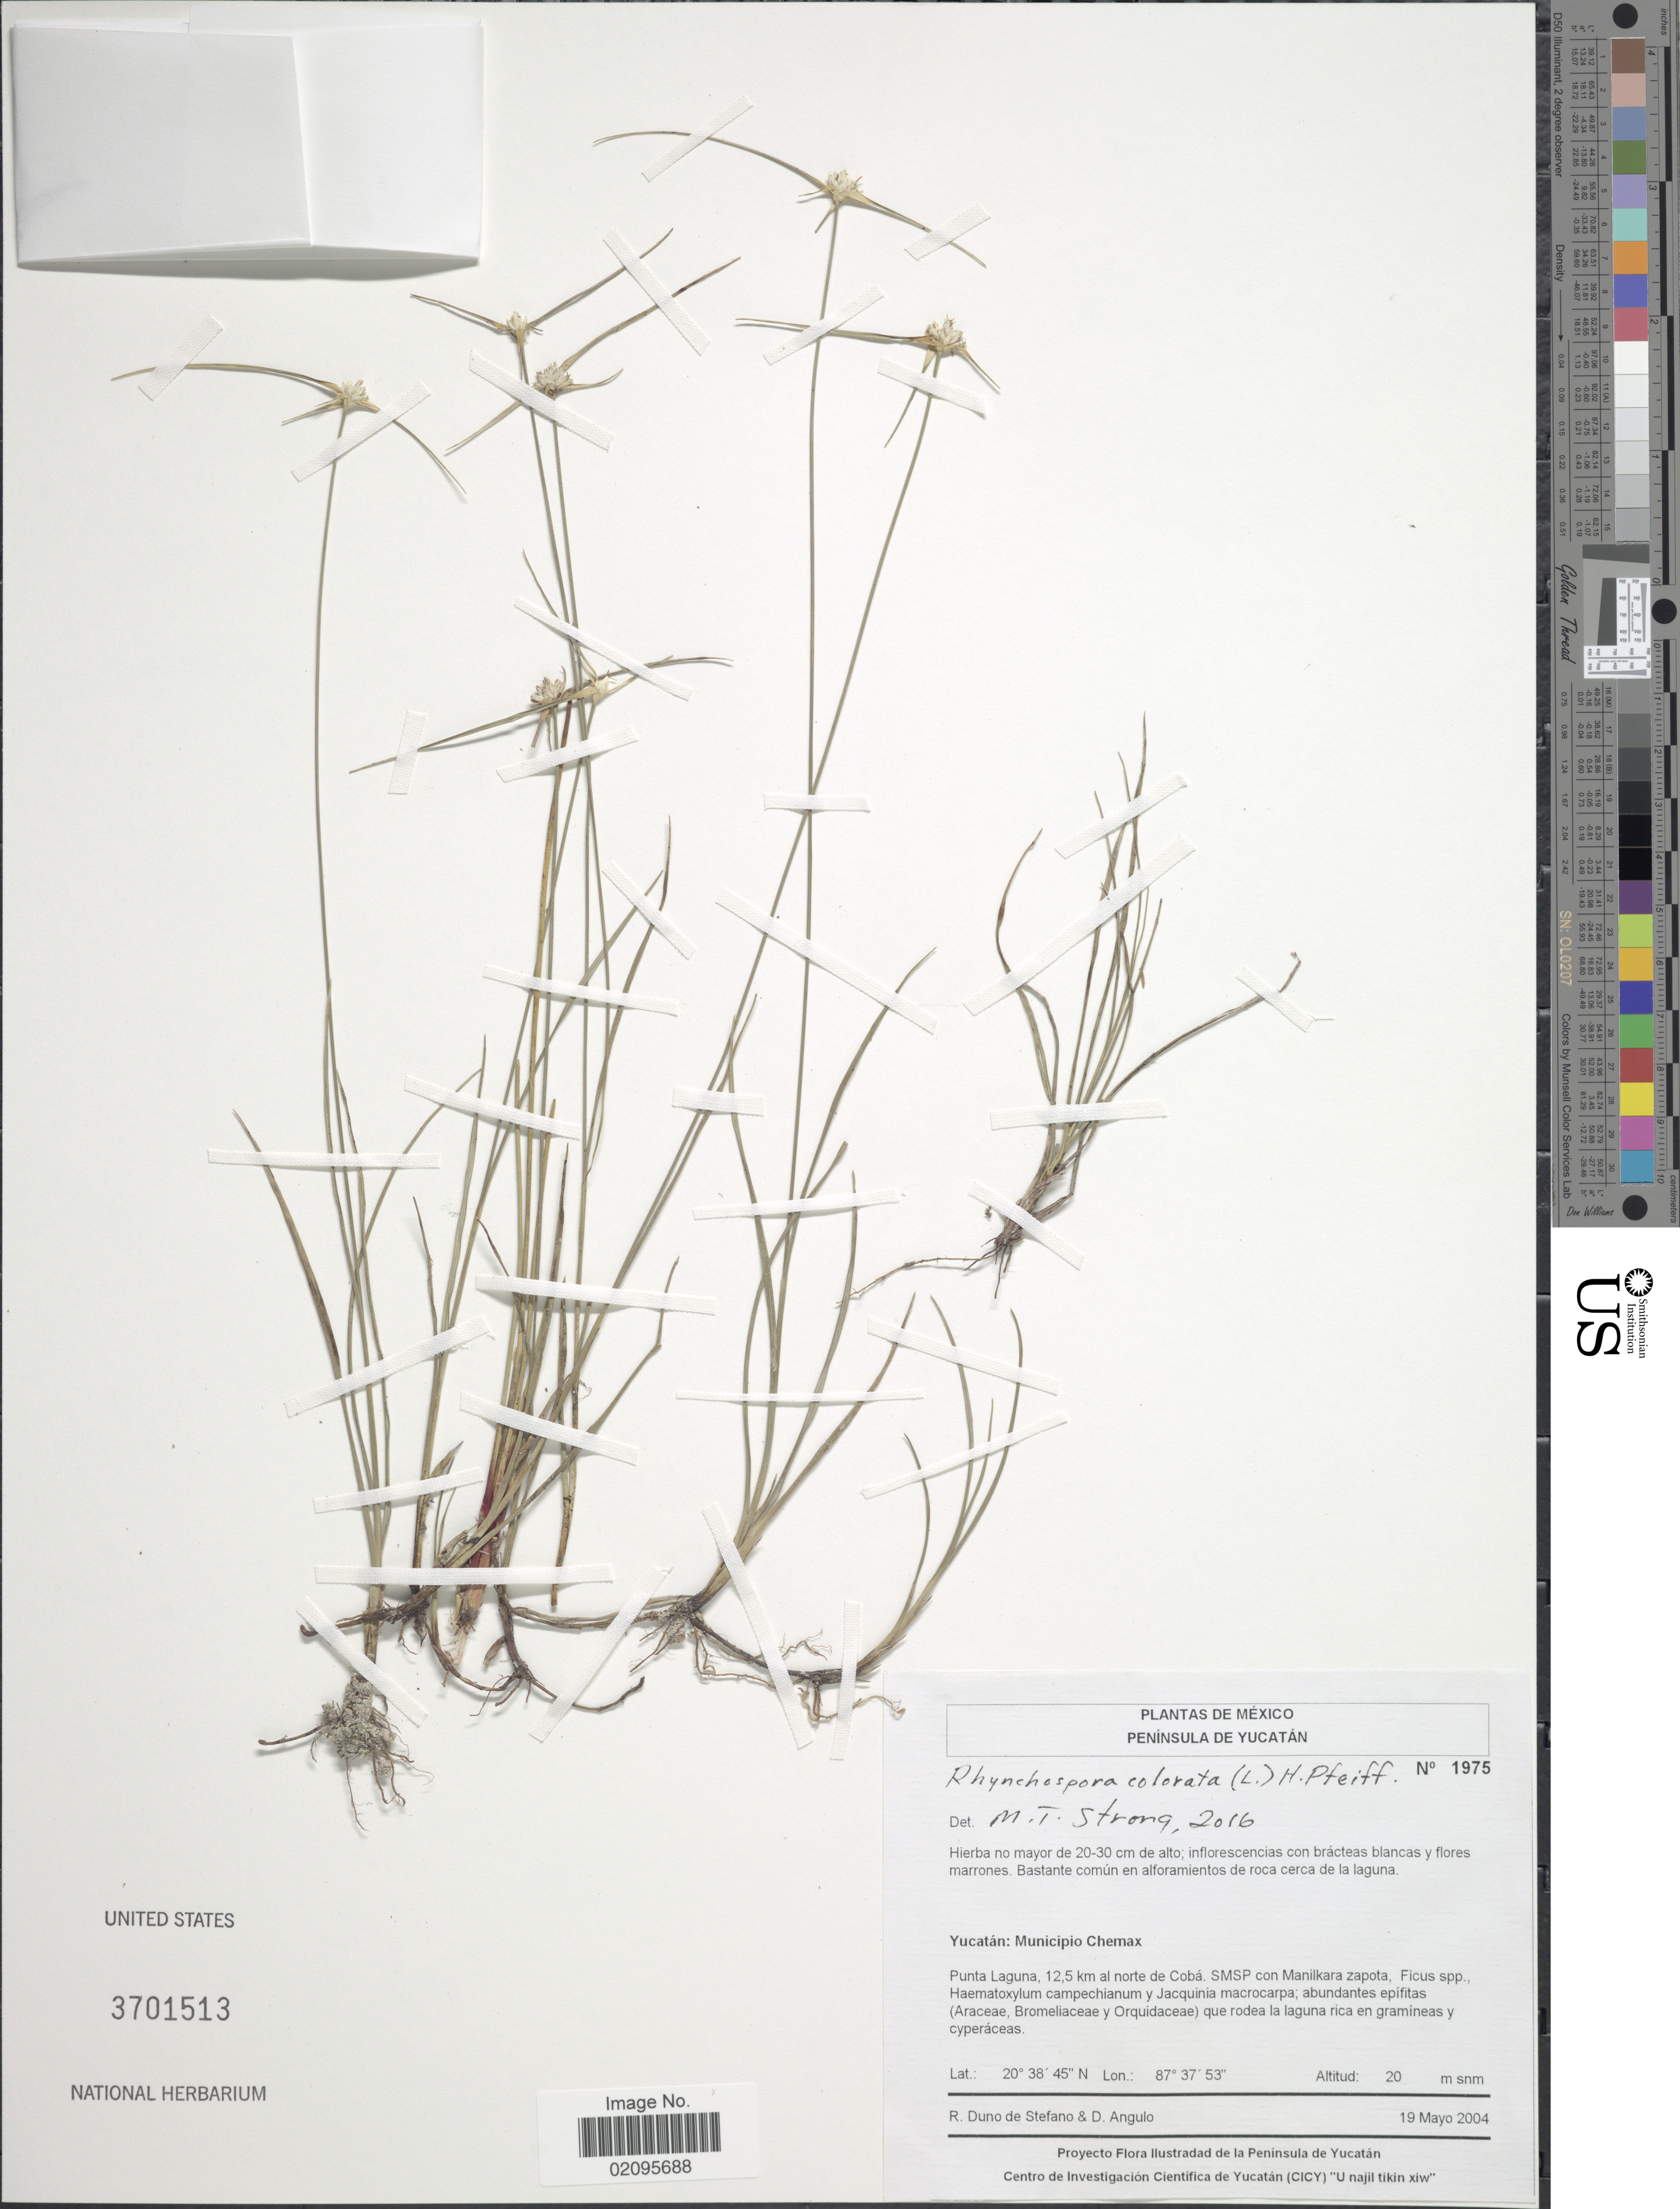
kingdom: Plantae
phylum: Tracheophyta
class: Liliopsida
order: Poales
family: Cyperaceae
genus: Rhynchospora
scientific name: Rhynchospora colorata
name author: (L.) H. Pfeiff.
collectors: R. Duno de Stefano & D. Angulo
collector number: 1975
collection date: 2004-05-19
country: Mexico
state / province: Yucatán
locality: Peninsula Yucatan, Municipio Chemax, Punta Laguna, 12,5 km al norte de Coba, SMSP con Manilkara zapota.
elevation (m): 20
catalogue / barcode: US 3701513